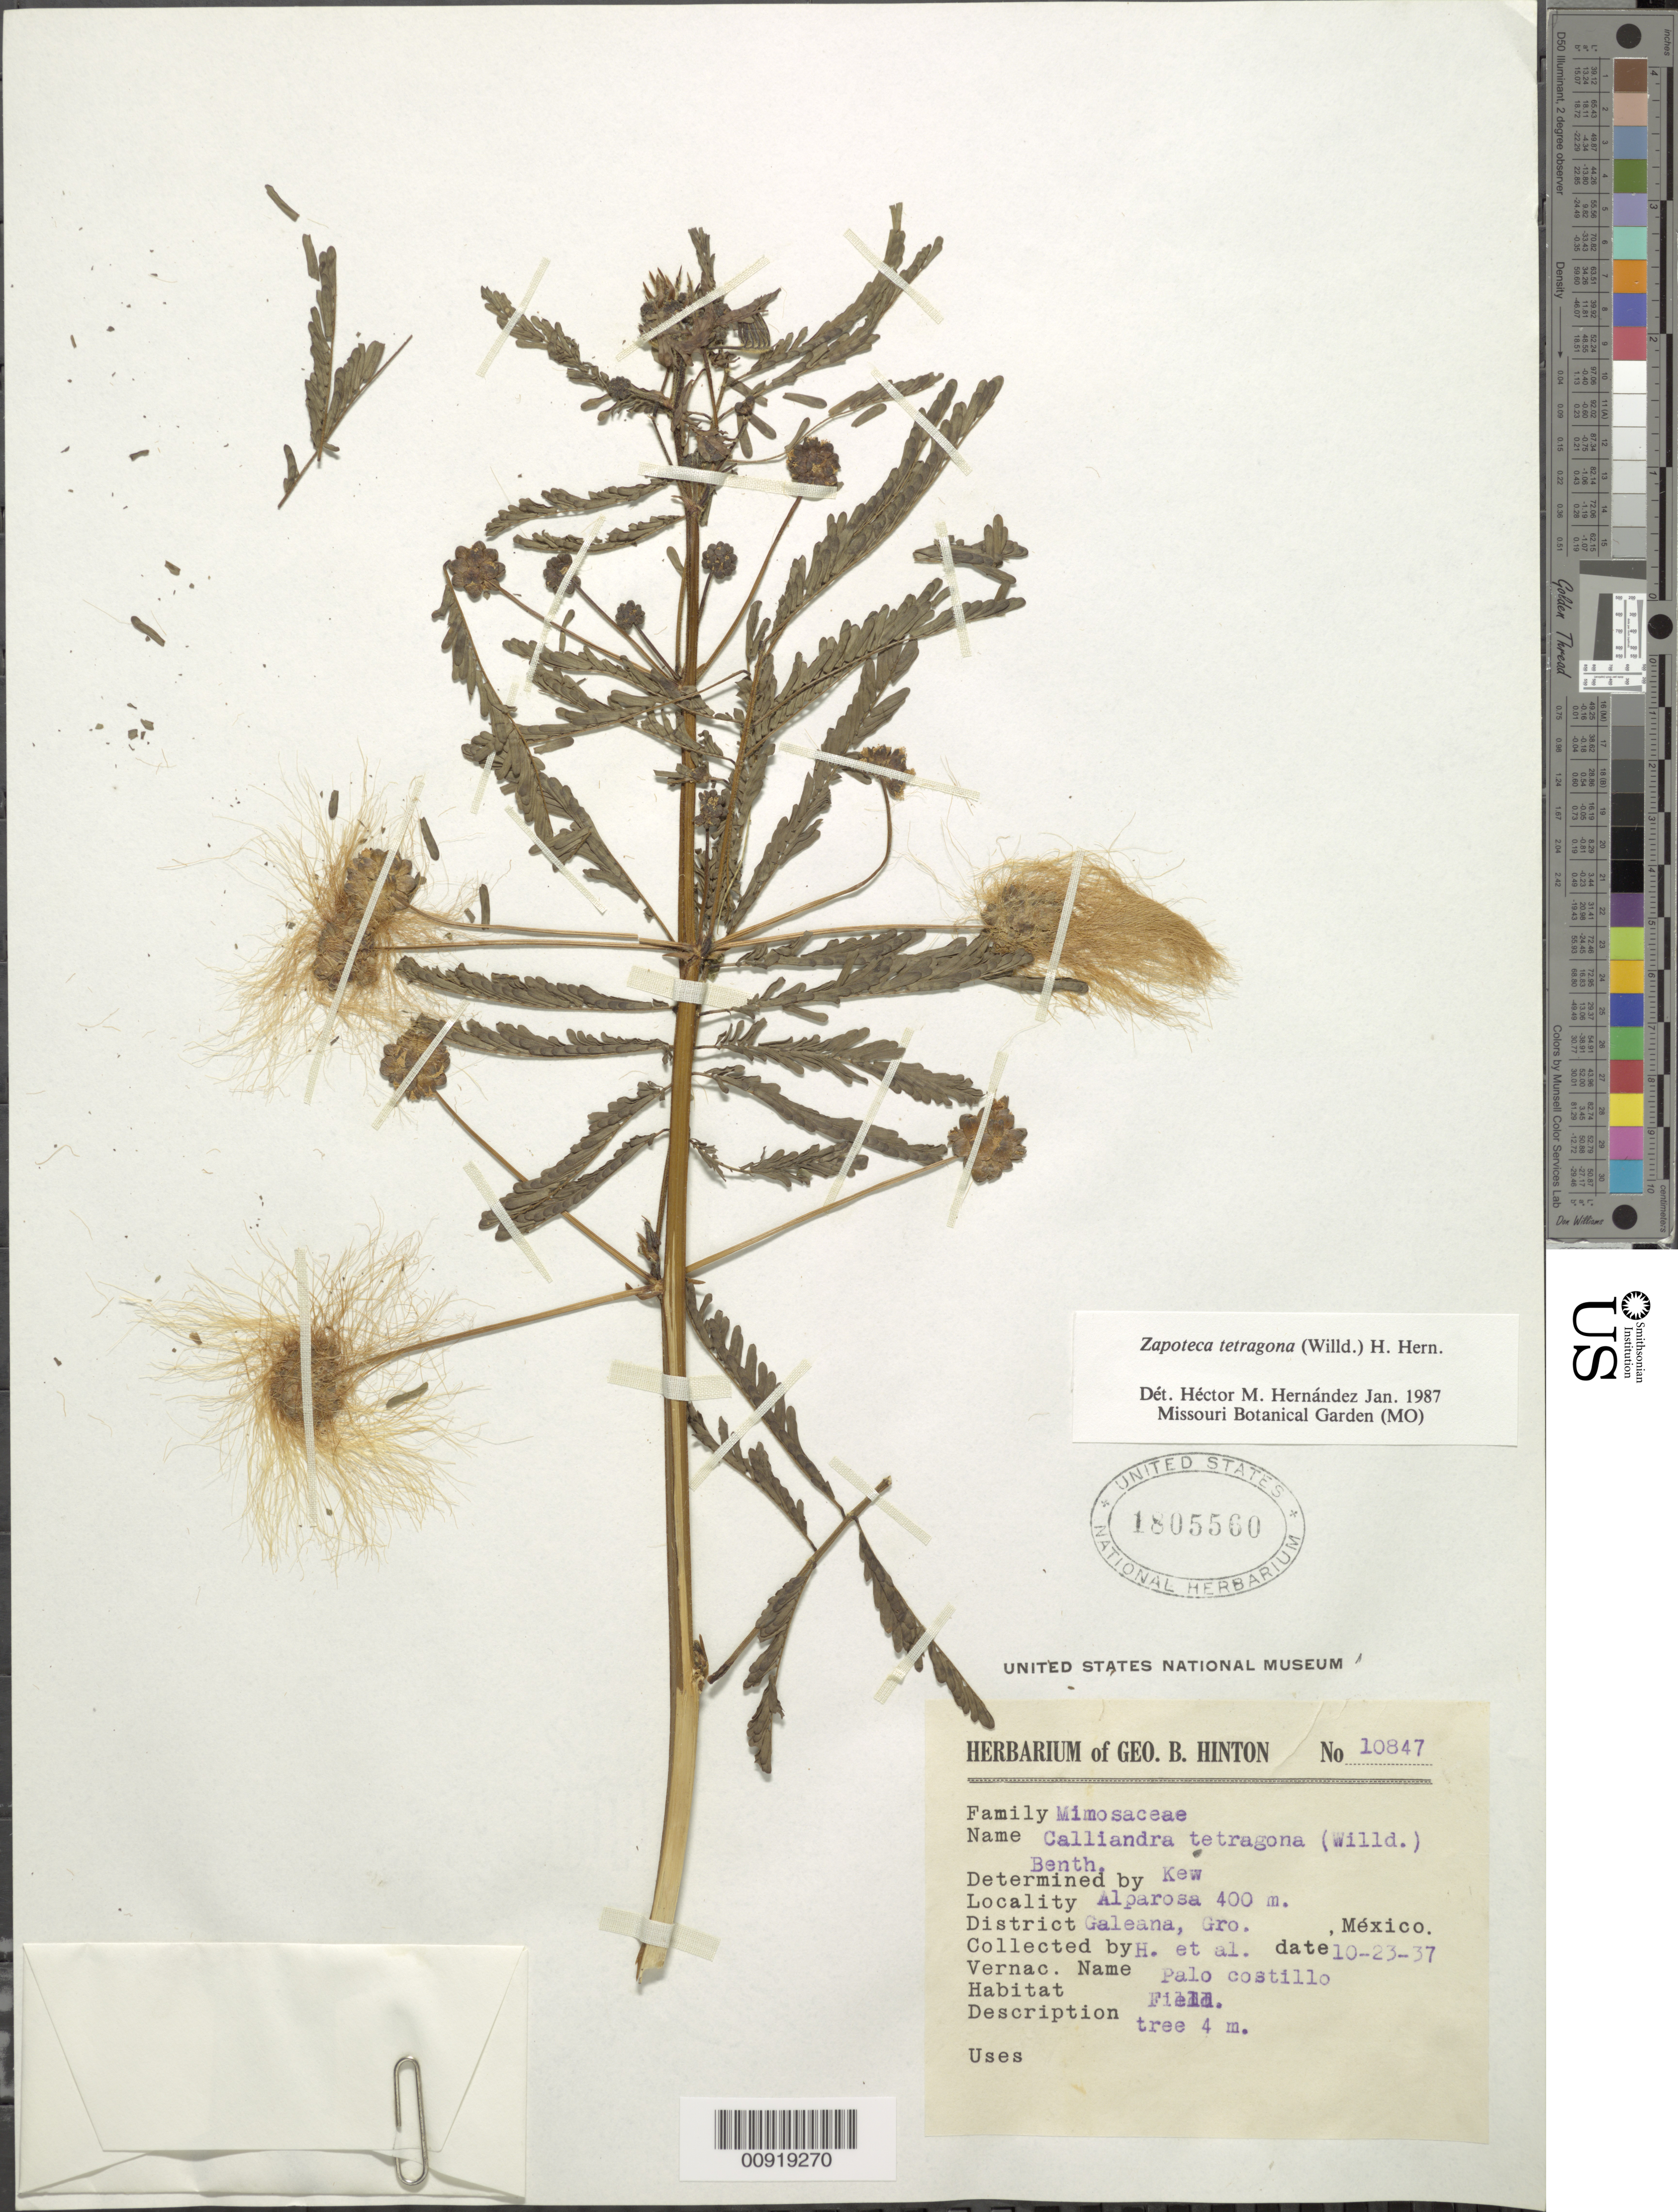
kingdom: Plantae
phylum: Tracheophyta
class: Magnoliopsida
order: Fabales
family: Fabaceae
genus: Zapoteca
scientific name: Zapoteca tetragona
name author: (Willd.) H.M. Hern.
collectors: G. B. Hinton & et al.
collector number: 10847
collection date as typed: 23 Oct 1937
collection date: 1937-10-23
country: Mexico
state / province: Guerrero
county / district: Galeana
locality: Alparosa, District Galeana, Guerrero.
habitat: Field.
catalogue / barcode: US 1805560